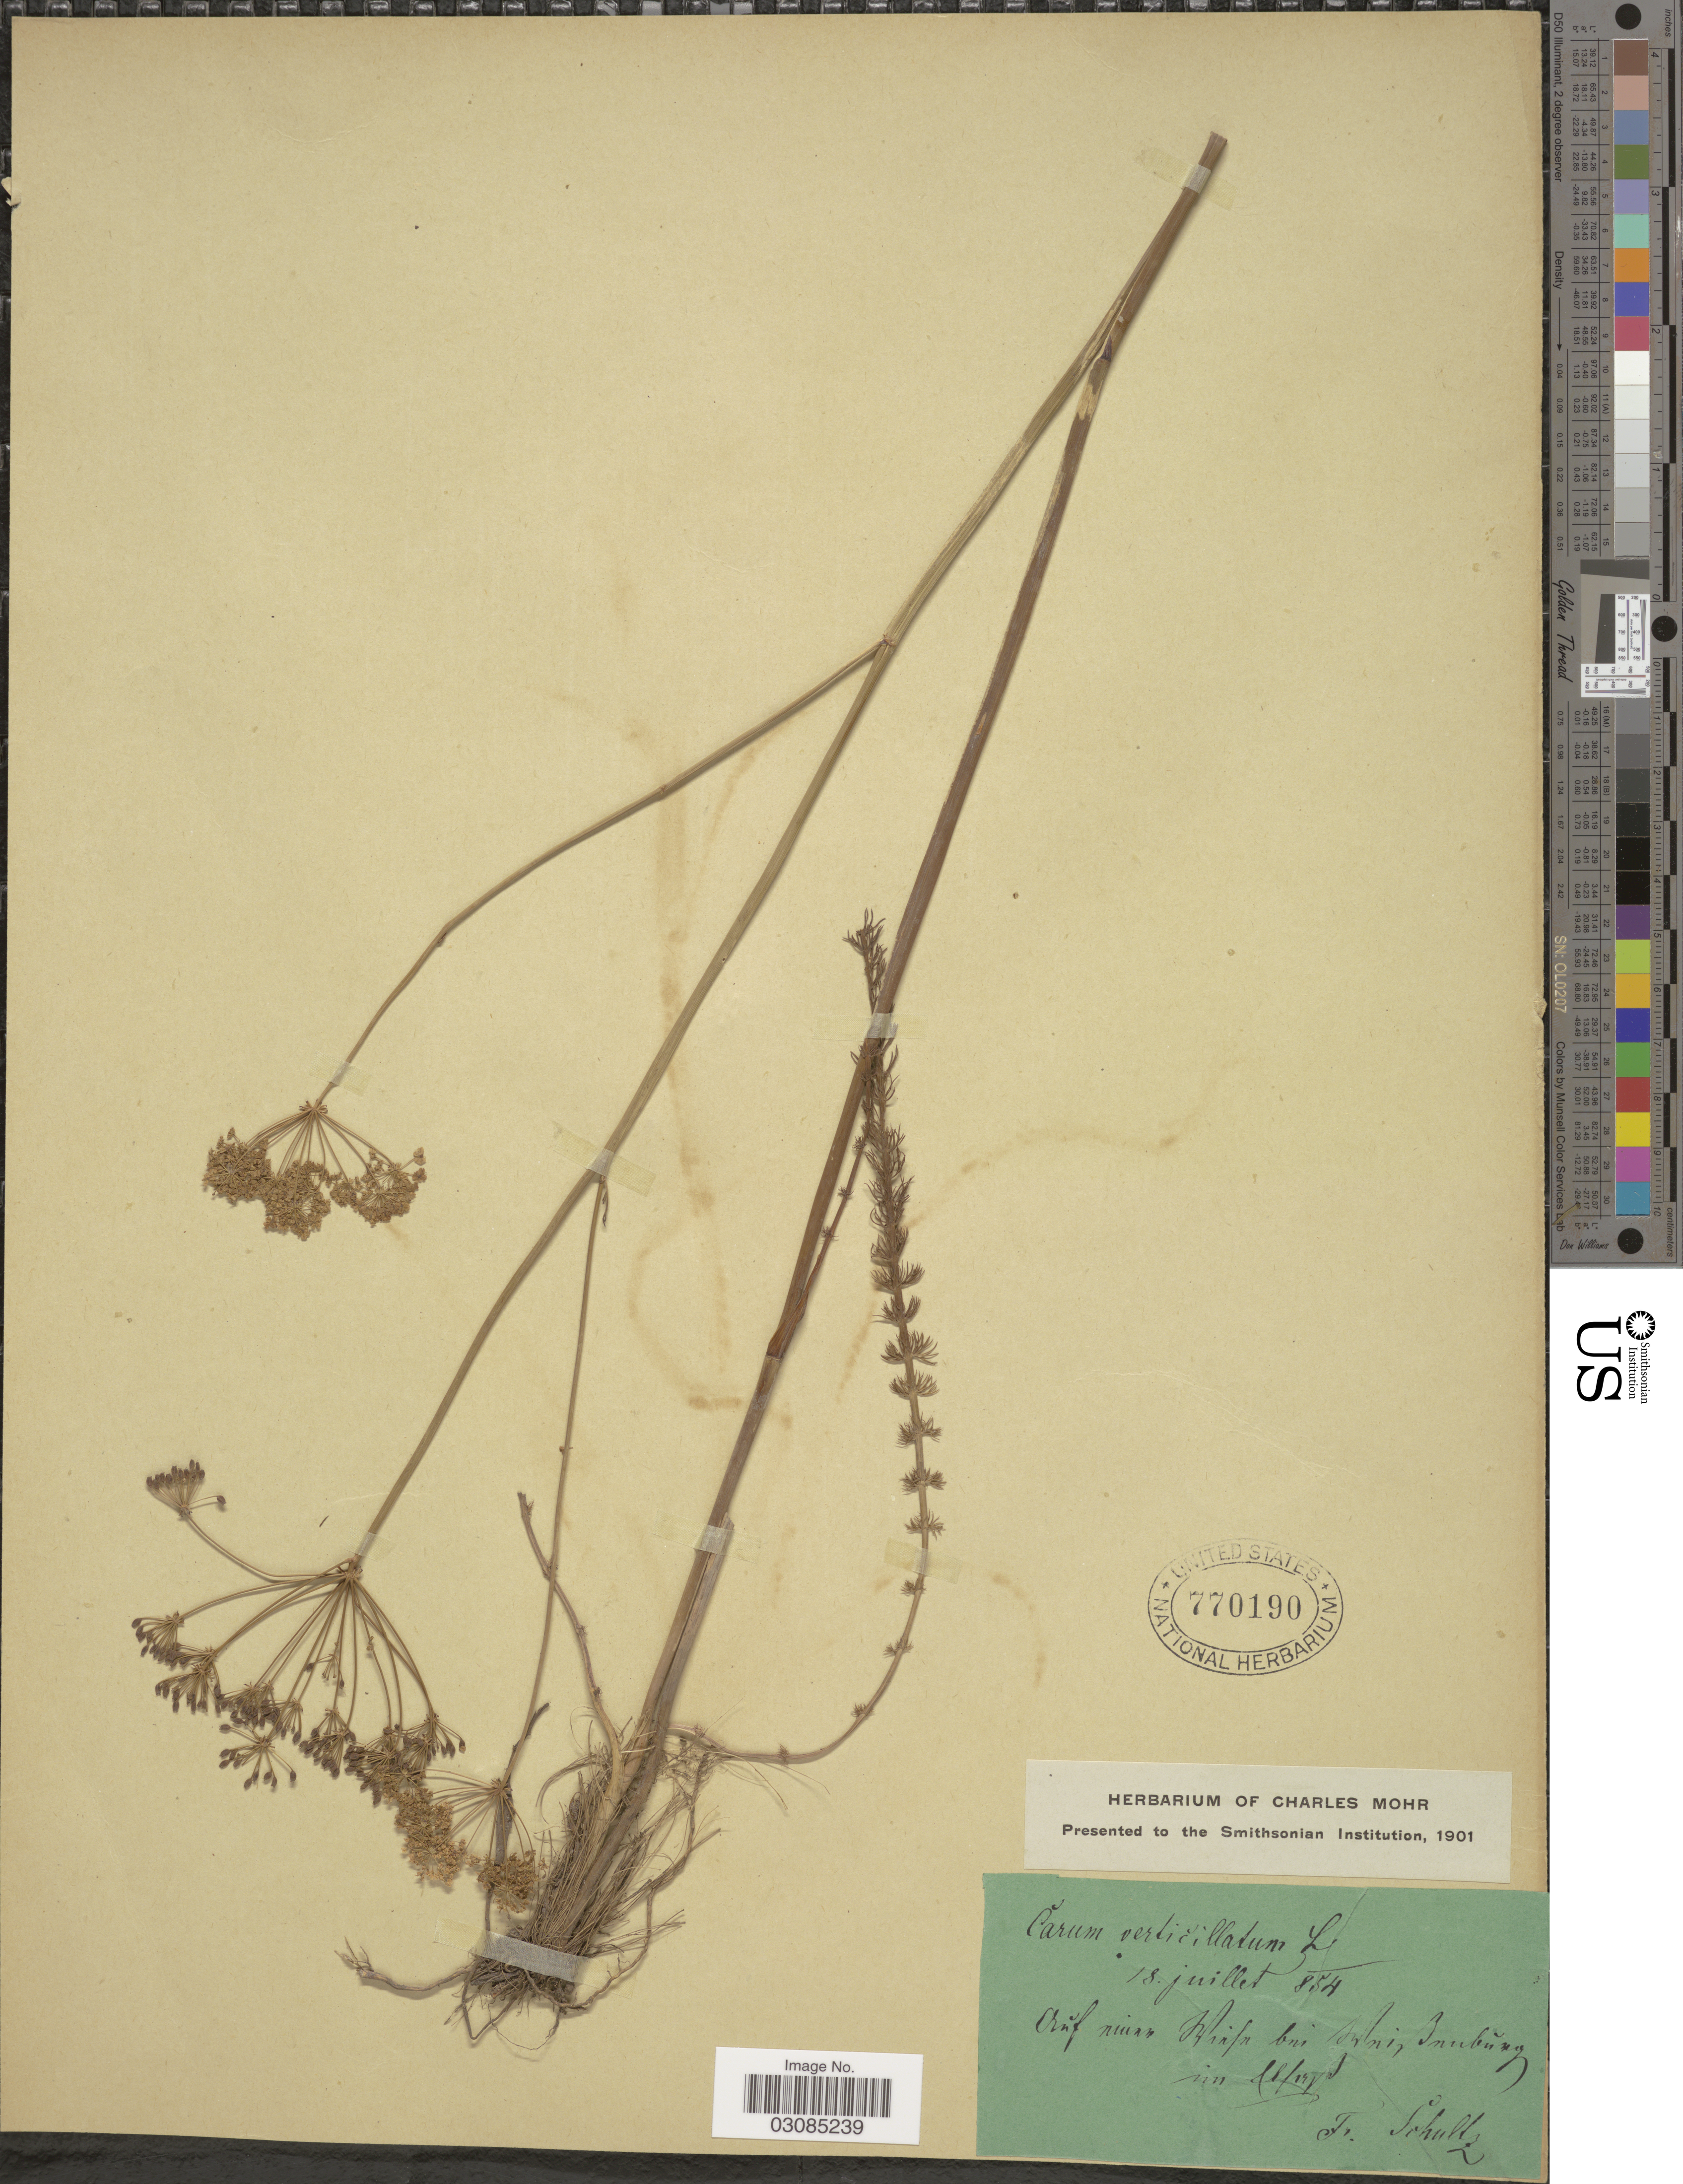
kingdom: Plantae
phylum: Tracheophyta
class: Magnoliopsida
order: Apiales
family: Apiaceae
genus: Carum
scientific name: Carum verticillatum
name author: (L.) W.D.J. Koch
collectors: F. Schultz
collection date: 1854-07-18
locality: Auf nuinz [illegible text] bei [illegible text], Innbung in Alfund.[interpreted]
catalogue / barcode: US 770190